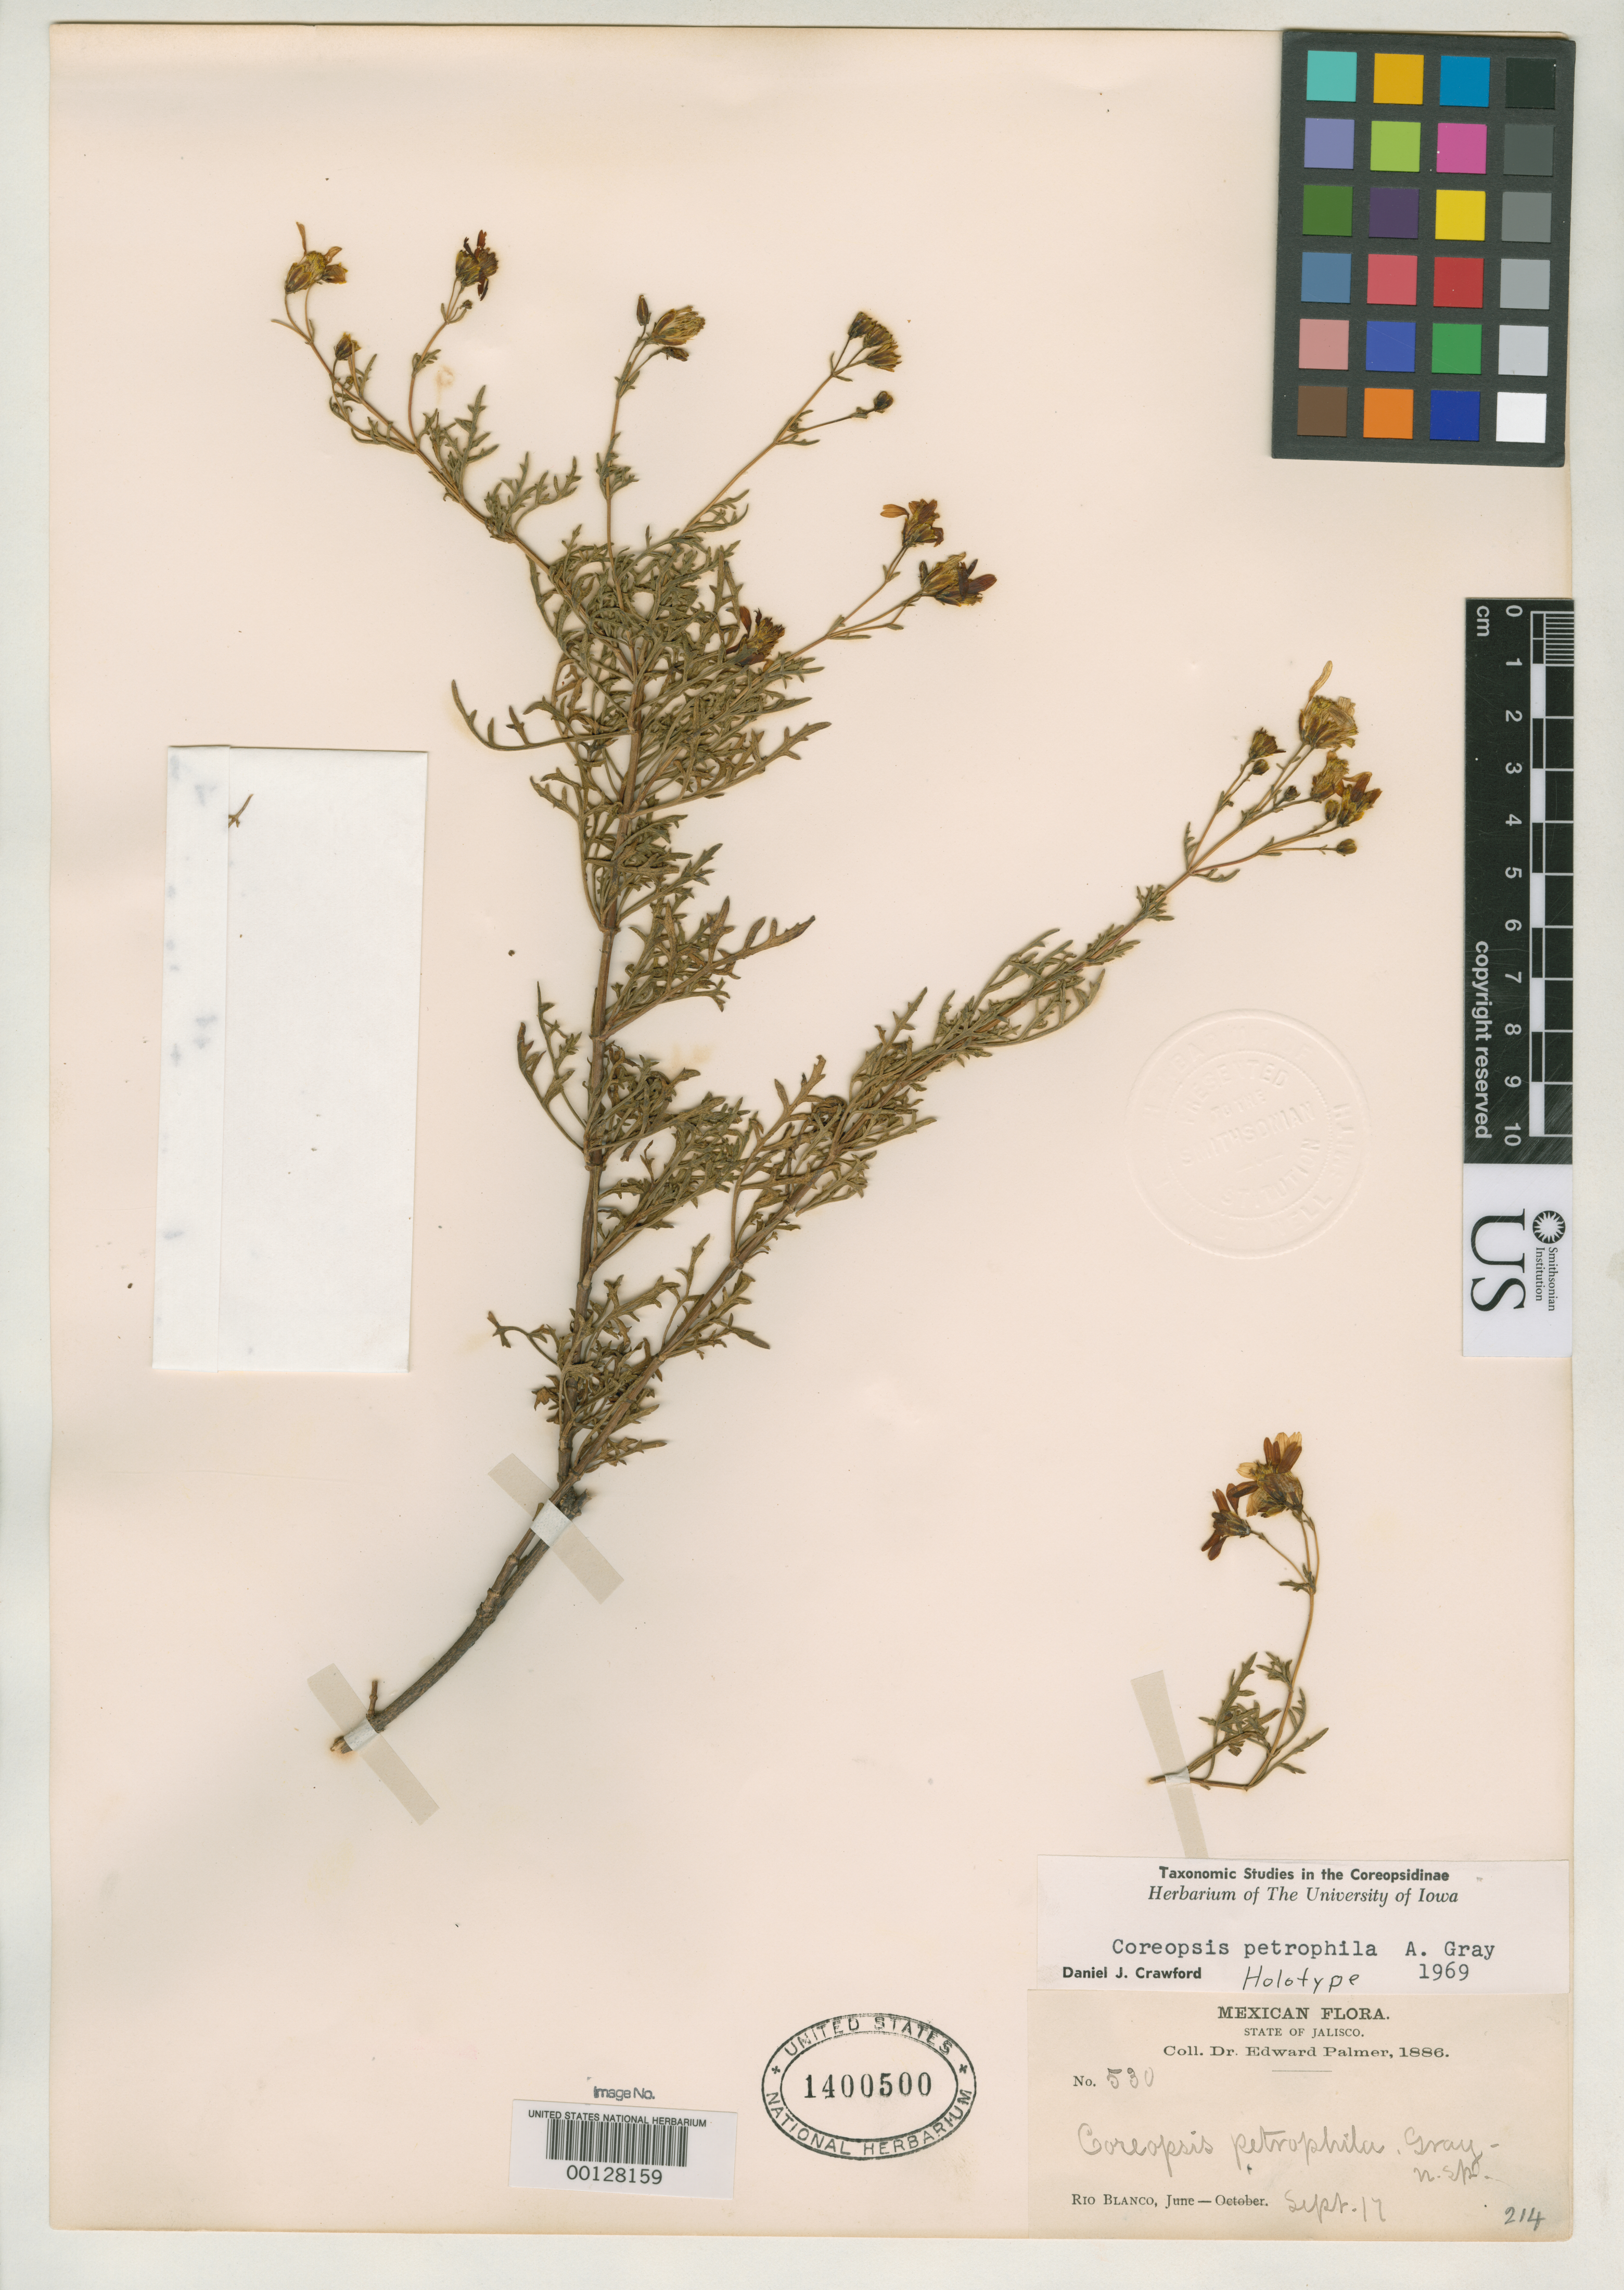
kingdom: Plantae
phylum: Tracheophyta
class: Magnoliopsida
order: Asterales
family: Asteraceae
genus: Coreopsis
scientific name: Coreopsis petrophila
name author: A. Gray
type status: Isotype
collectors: E. Palmer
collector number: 530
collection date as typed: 17 Sep 1886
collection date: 1886-09-17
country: Mexico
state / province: Jalisco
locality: Rio Blanco.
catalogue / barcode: US 1400500